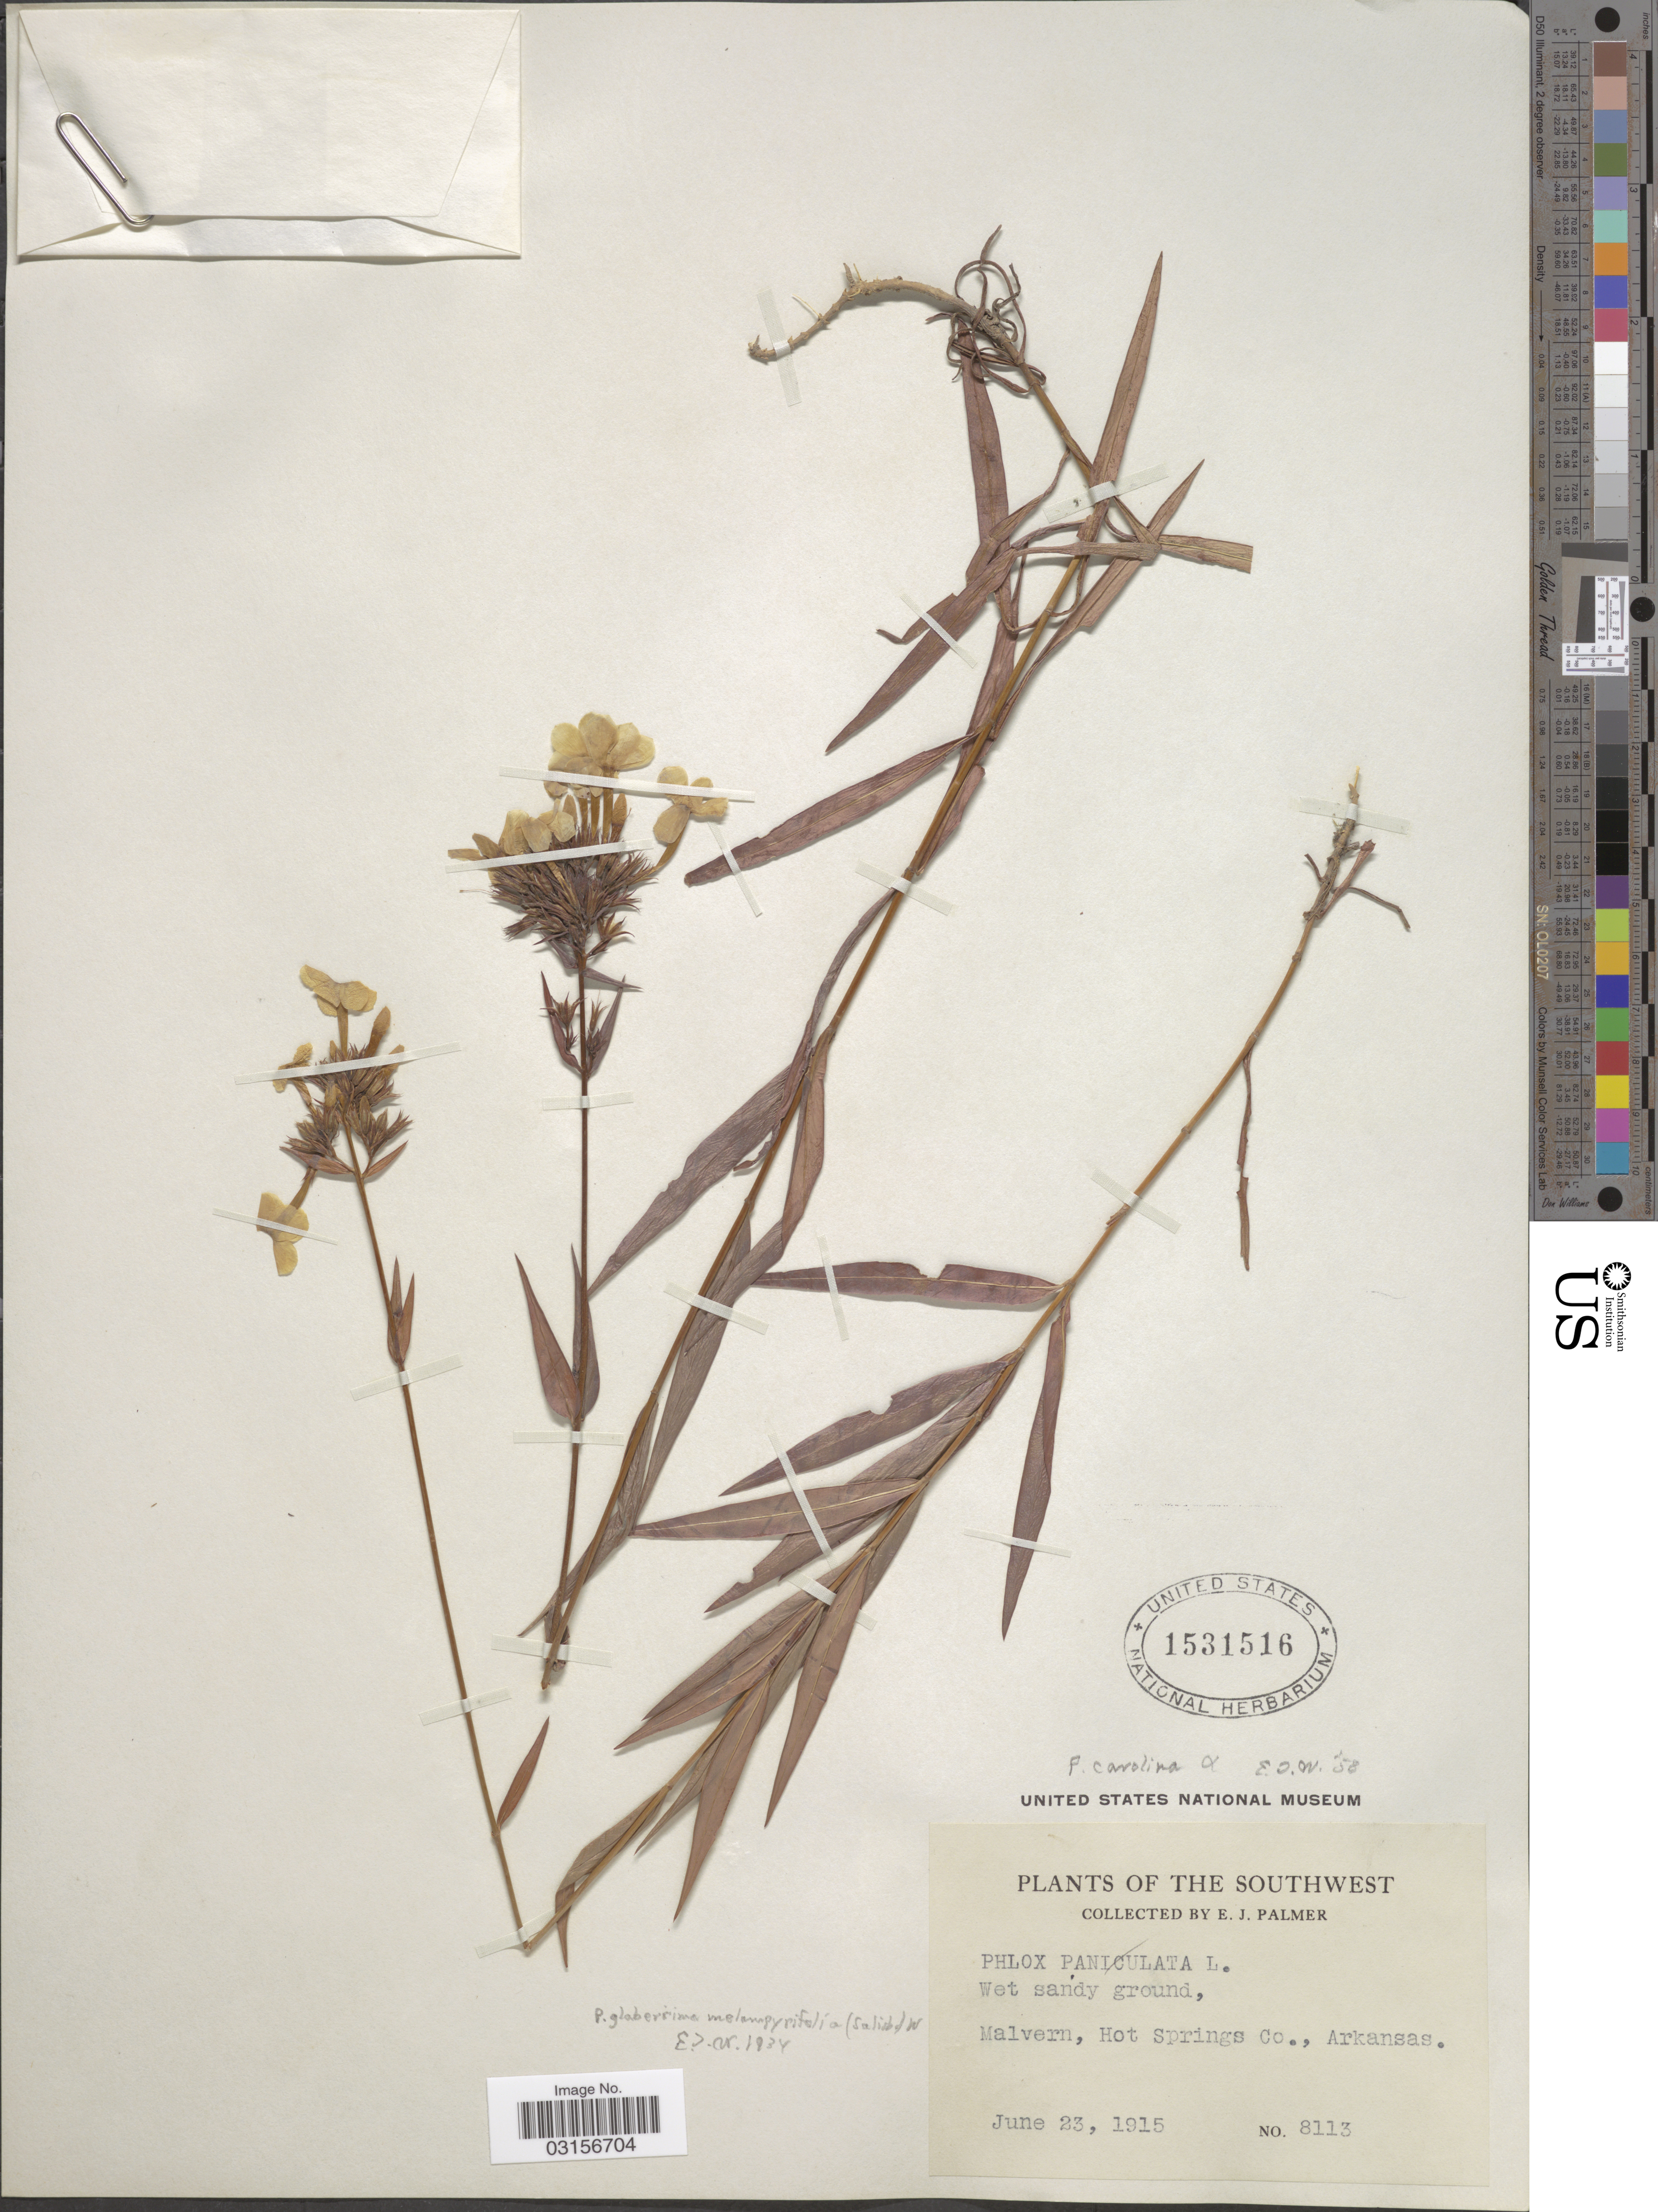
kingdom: Plantae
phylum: Tracheophyta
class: Magnoliopsida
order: Ericales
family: Polemoniaceae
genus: Phlox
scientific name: Phlox carolina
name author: L.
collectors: E. J. Palmer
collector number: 8113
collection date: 1915-06-23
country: United States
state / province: Arkansas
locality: The Southwest, Malvern, Hot Springs Co.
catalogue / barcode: US 1531516